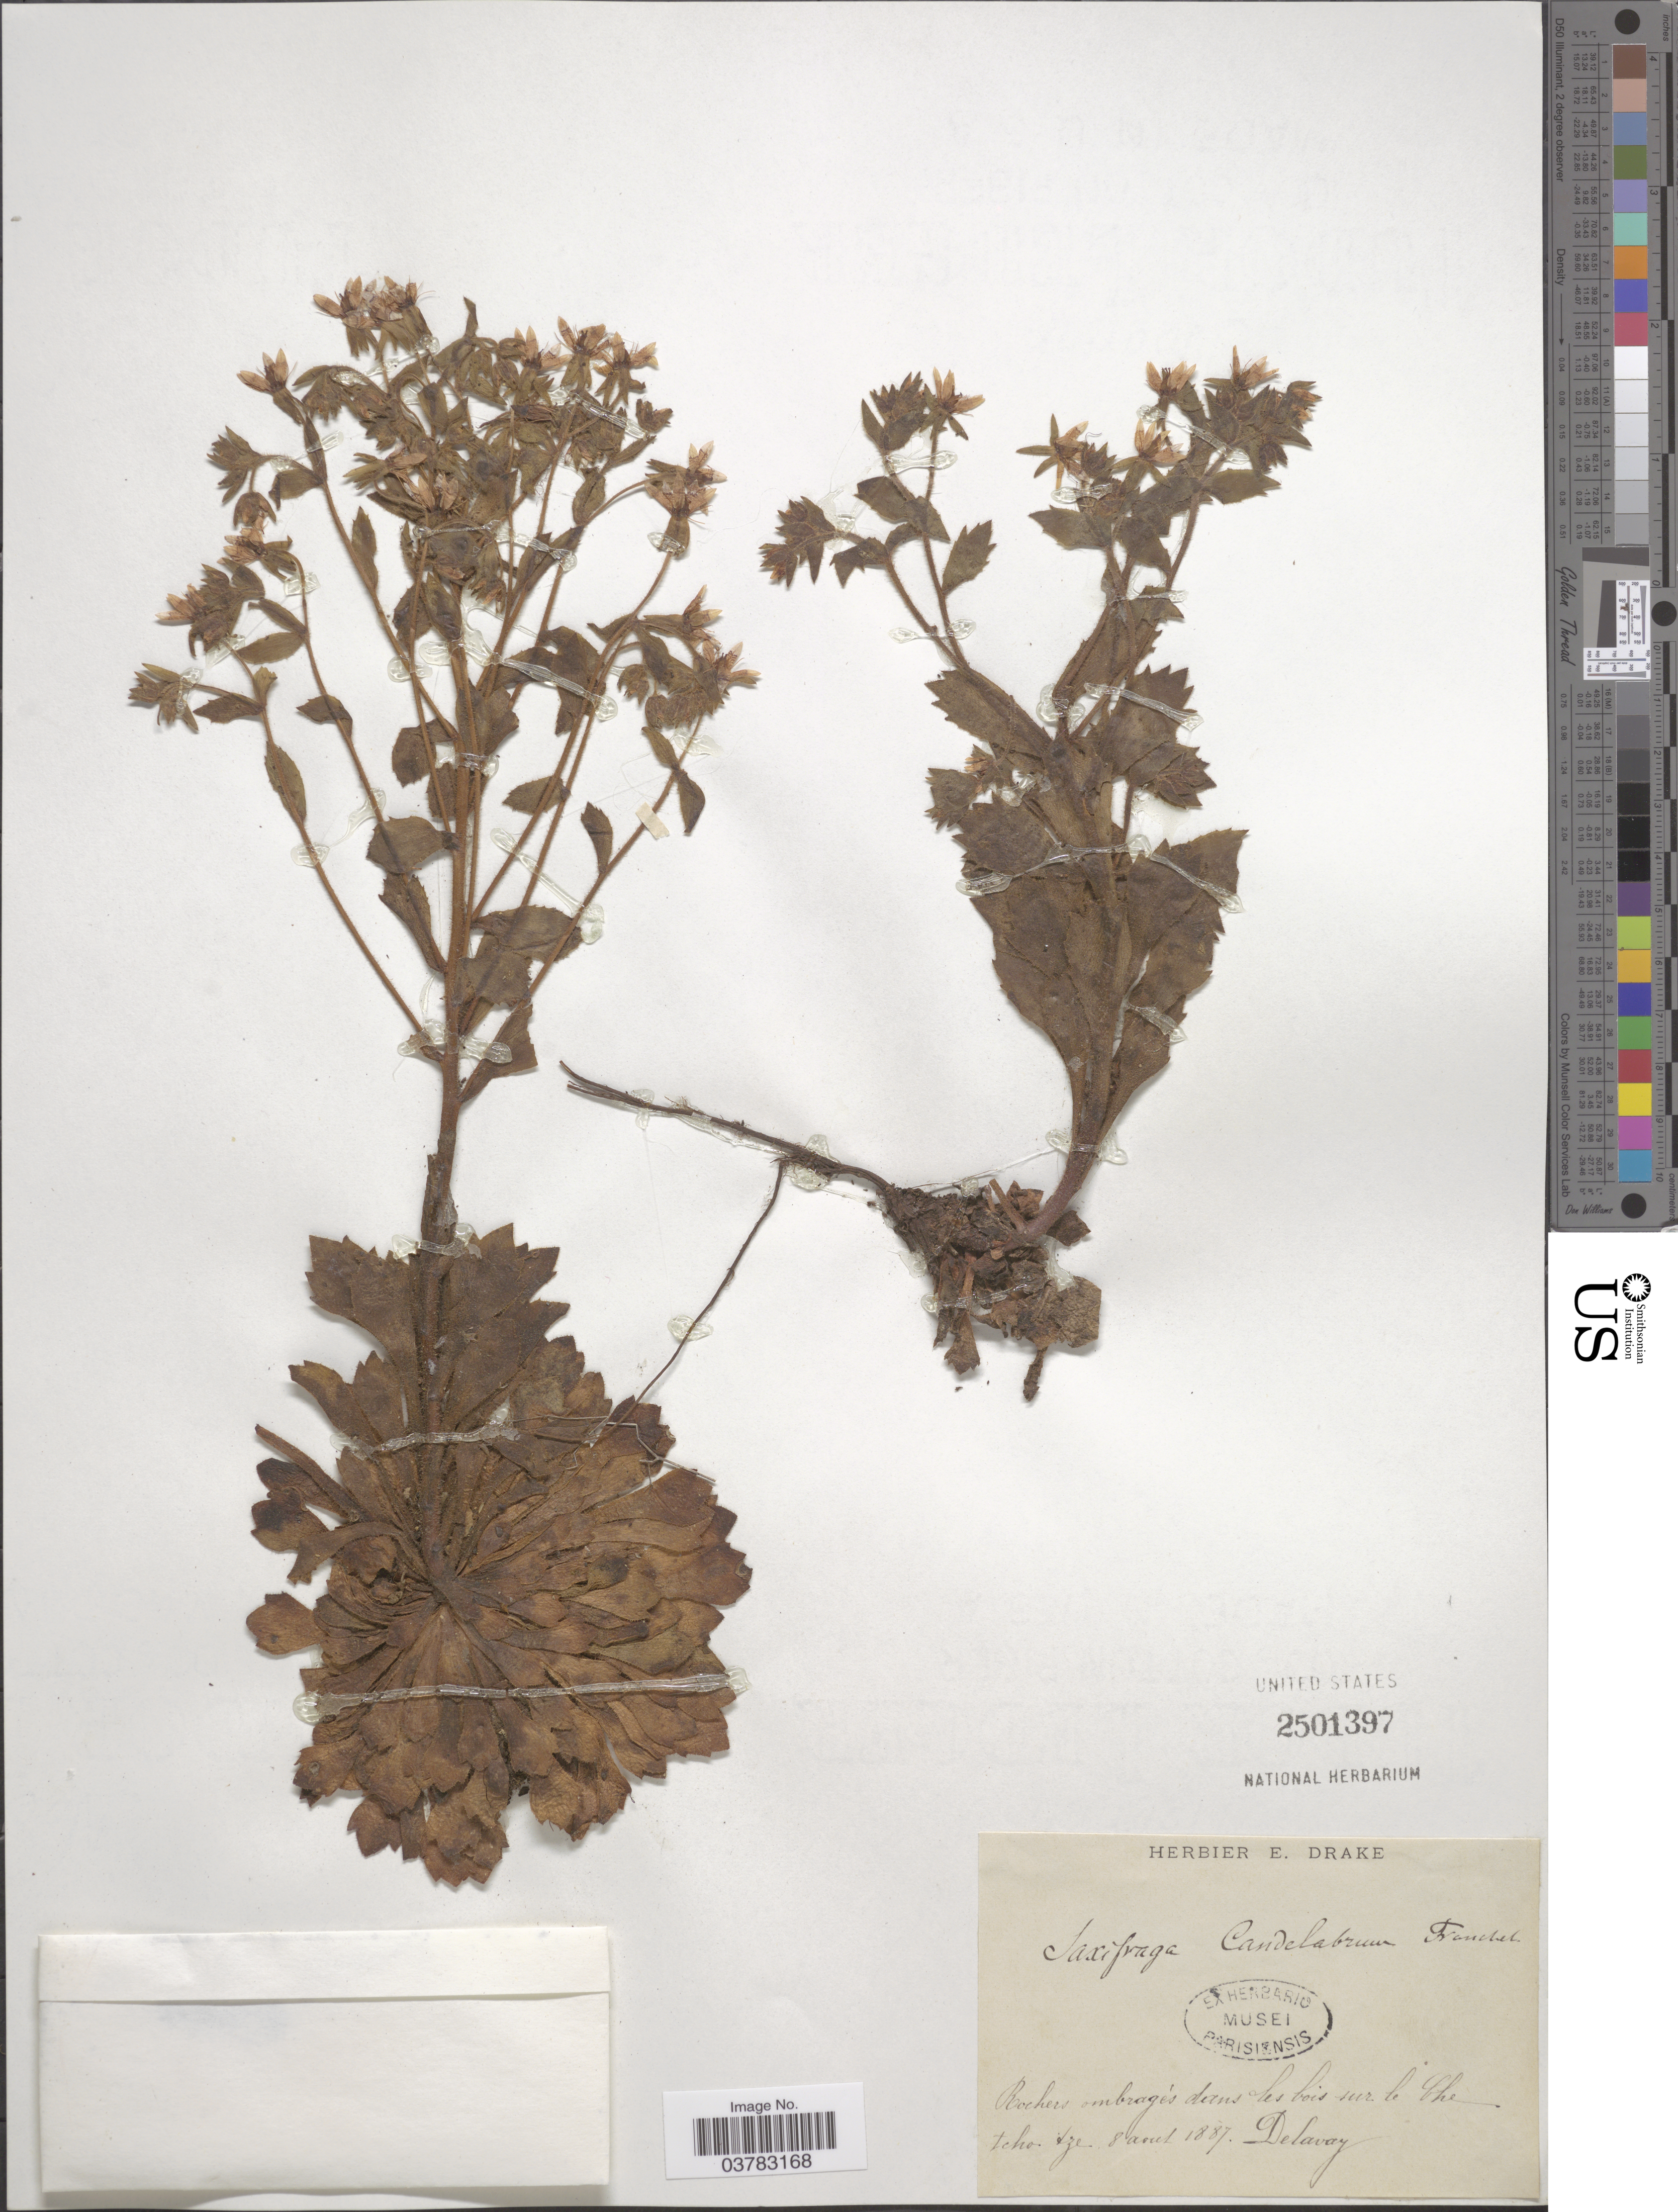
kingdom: Plantae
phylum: Tracheophyta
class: Magnoliopsida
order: Saxifragales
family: Saxifragaceae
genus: Saxifraga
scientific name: Saxifraga candelabrum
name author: Franch.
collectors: Delavay, --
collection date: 1887-08-08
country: China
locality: Rochers ombragés dans les bois sur le Che [interpreted] Tcho-tze.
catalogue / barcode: US 2501397